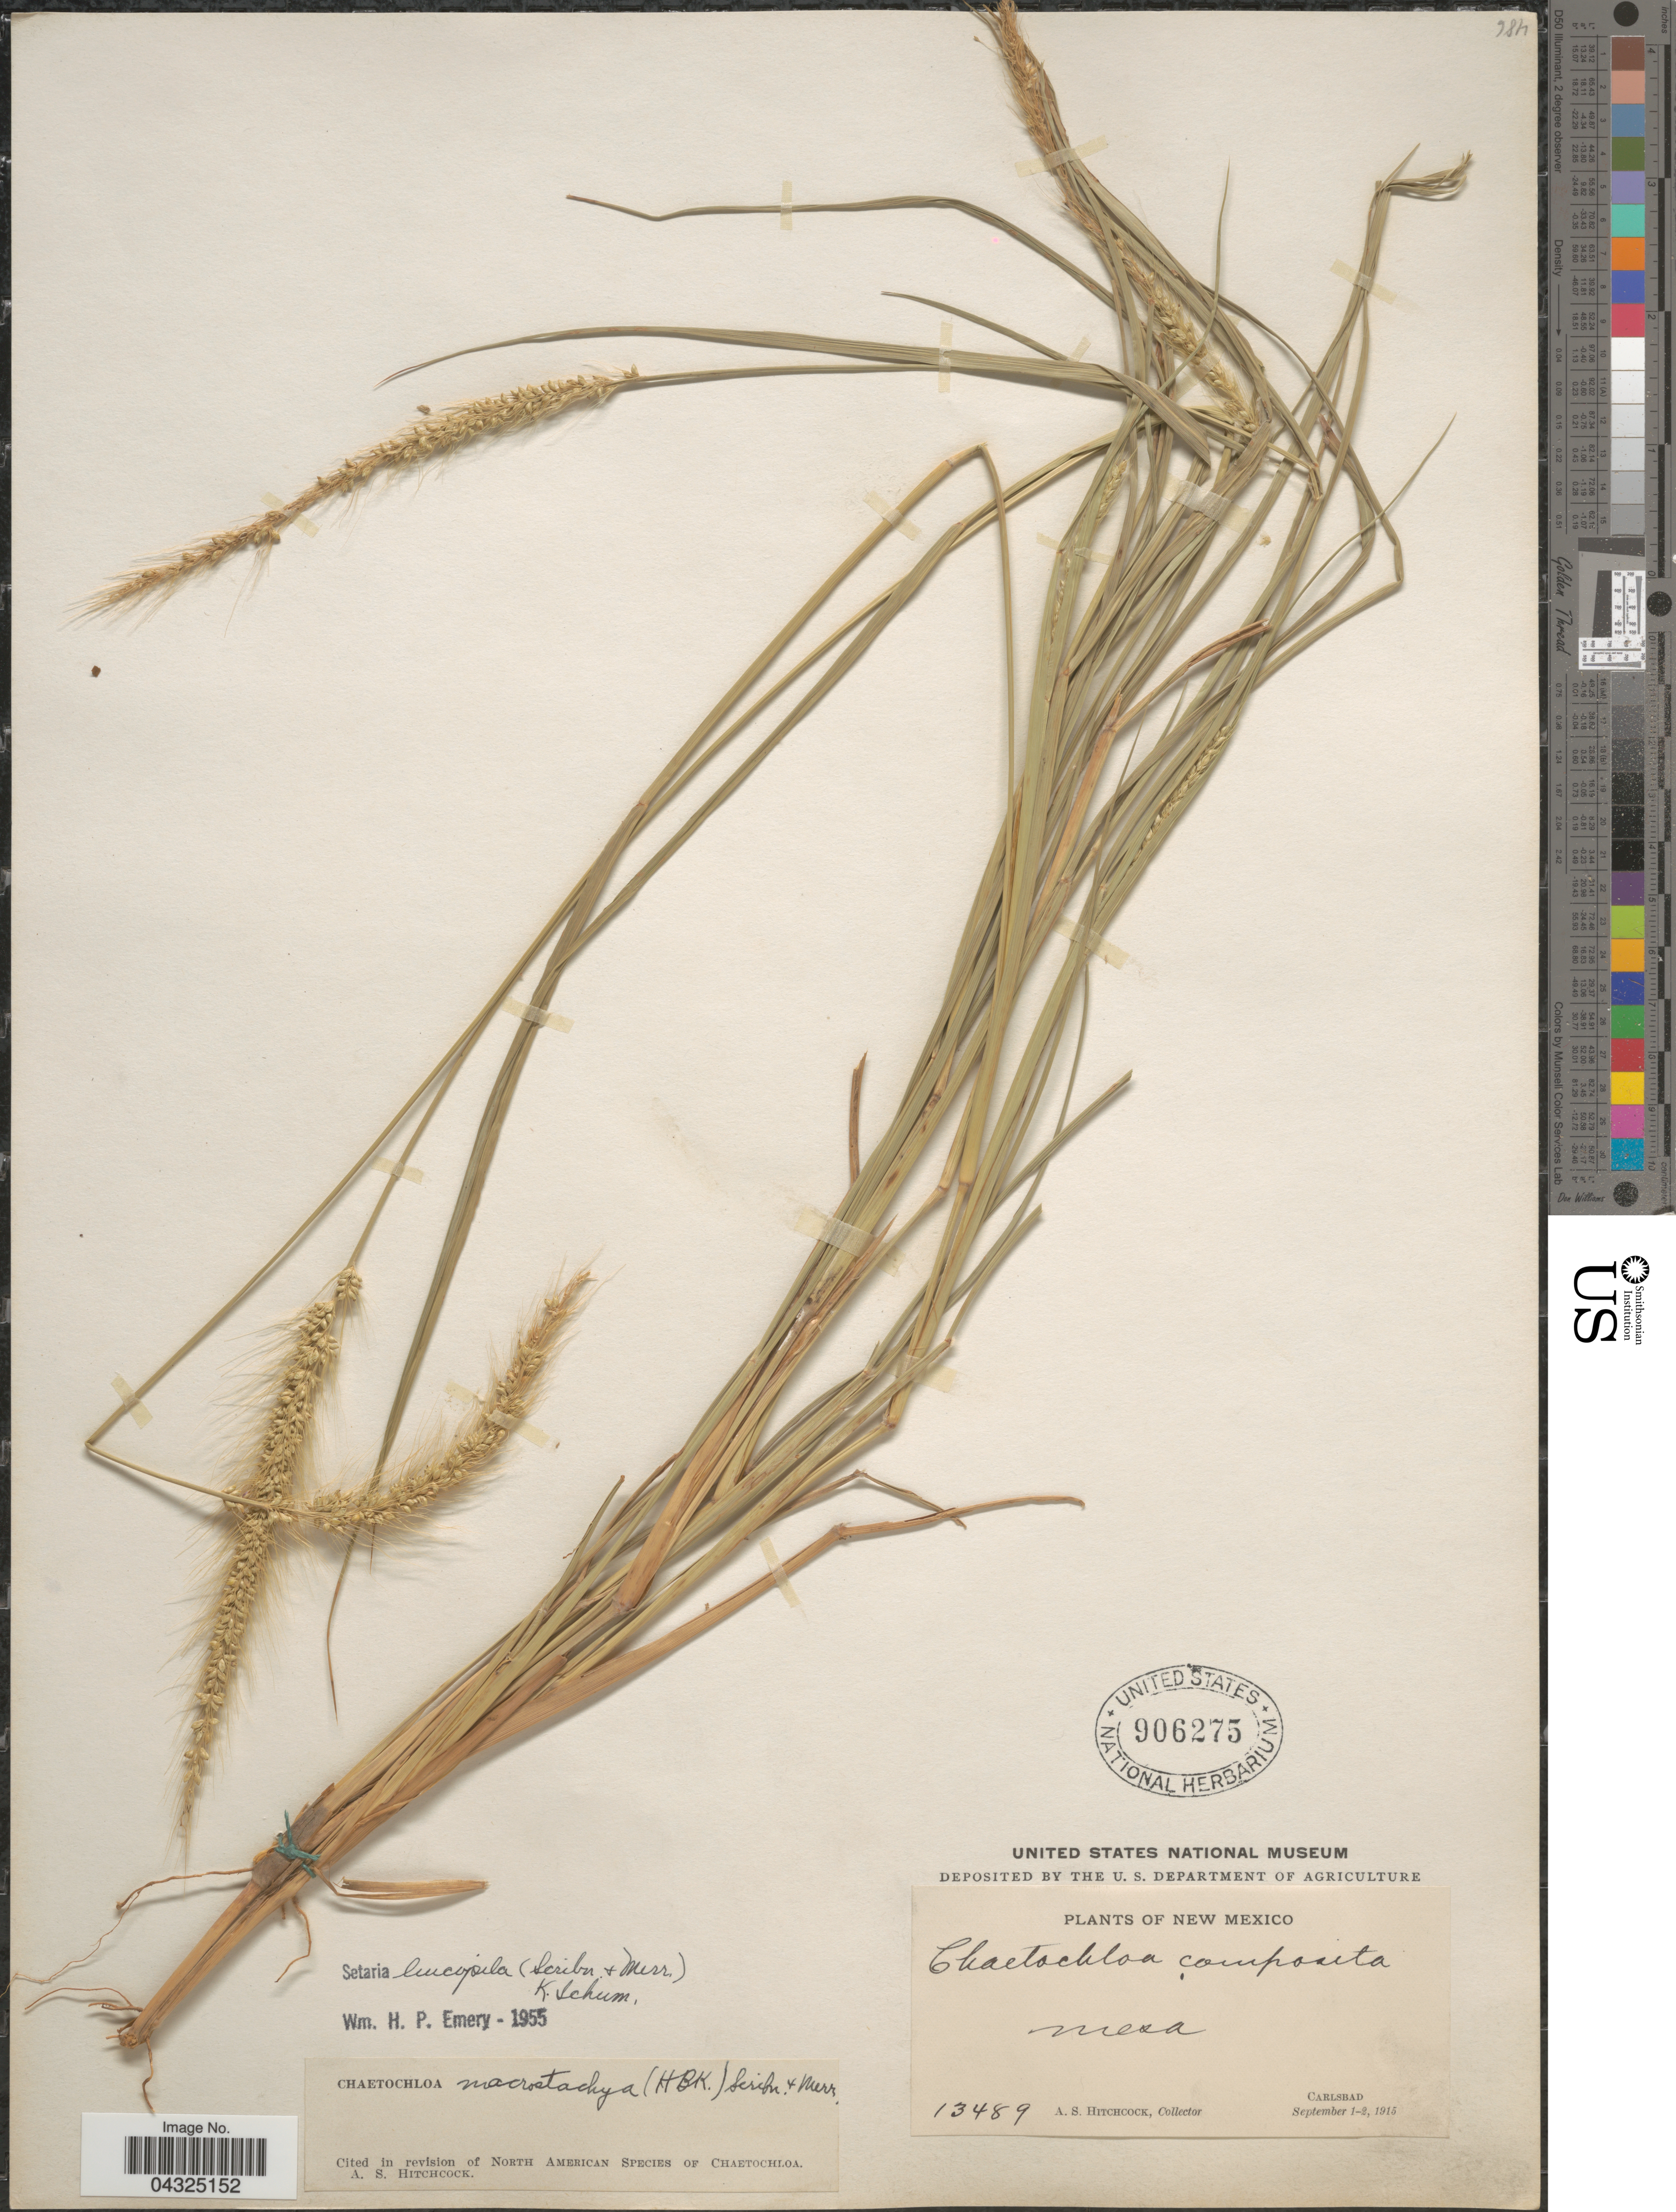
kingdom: Plantae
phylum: Tracheophyta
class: Liliopsida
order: Poales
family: Poaceae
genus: Setaria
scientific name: Setaria leucopila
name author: (Scribn. & Merr.) K. Schum.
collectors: A. S. Hitchcock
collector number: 13489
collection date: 1915-09-01/1915-09-02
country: United States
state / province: New Mexico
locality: Mesa. Carlsbad.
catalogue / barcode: US 906275